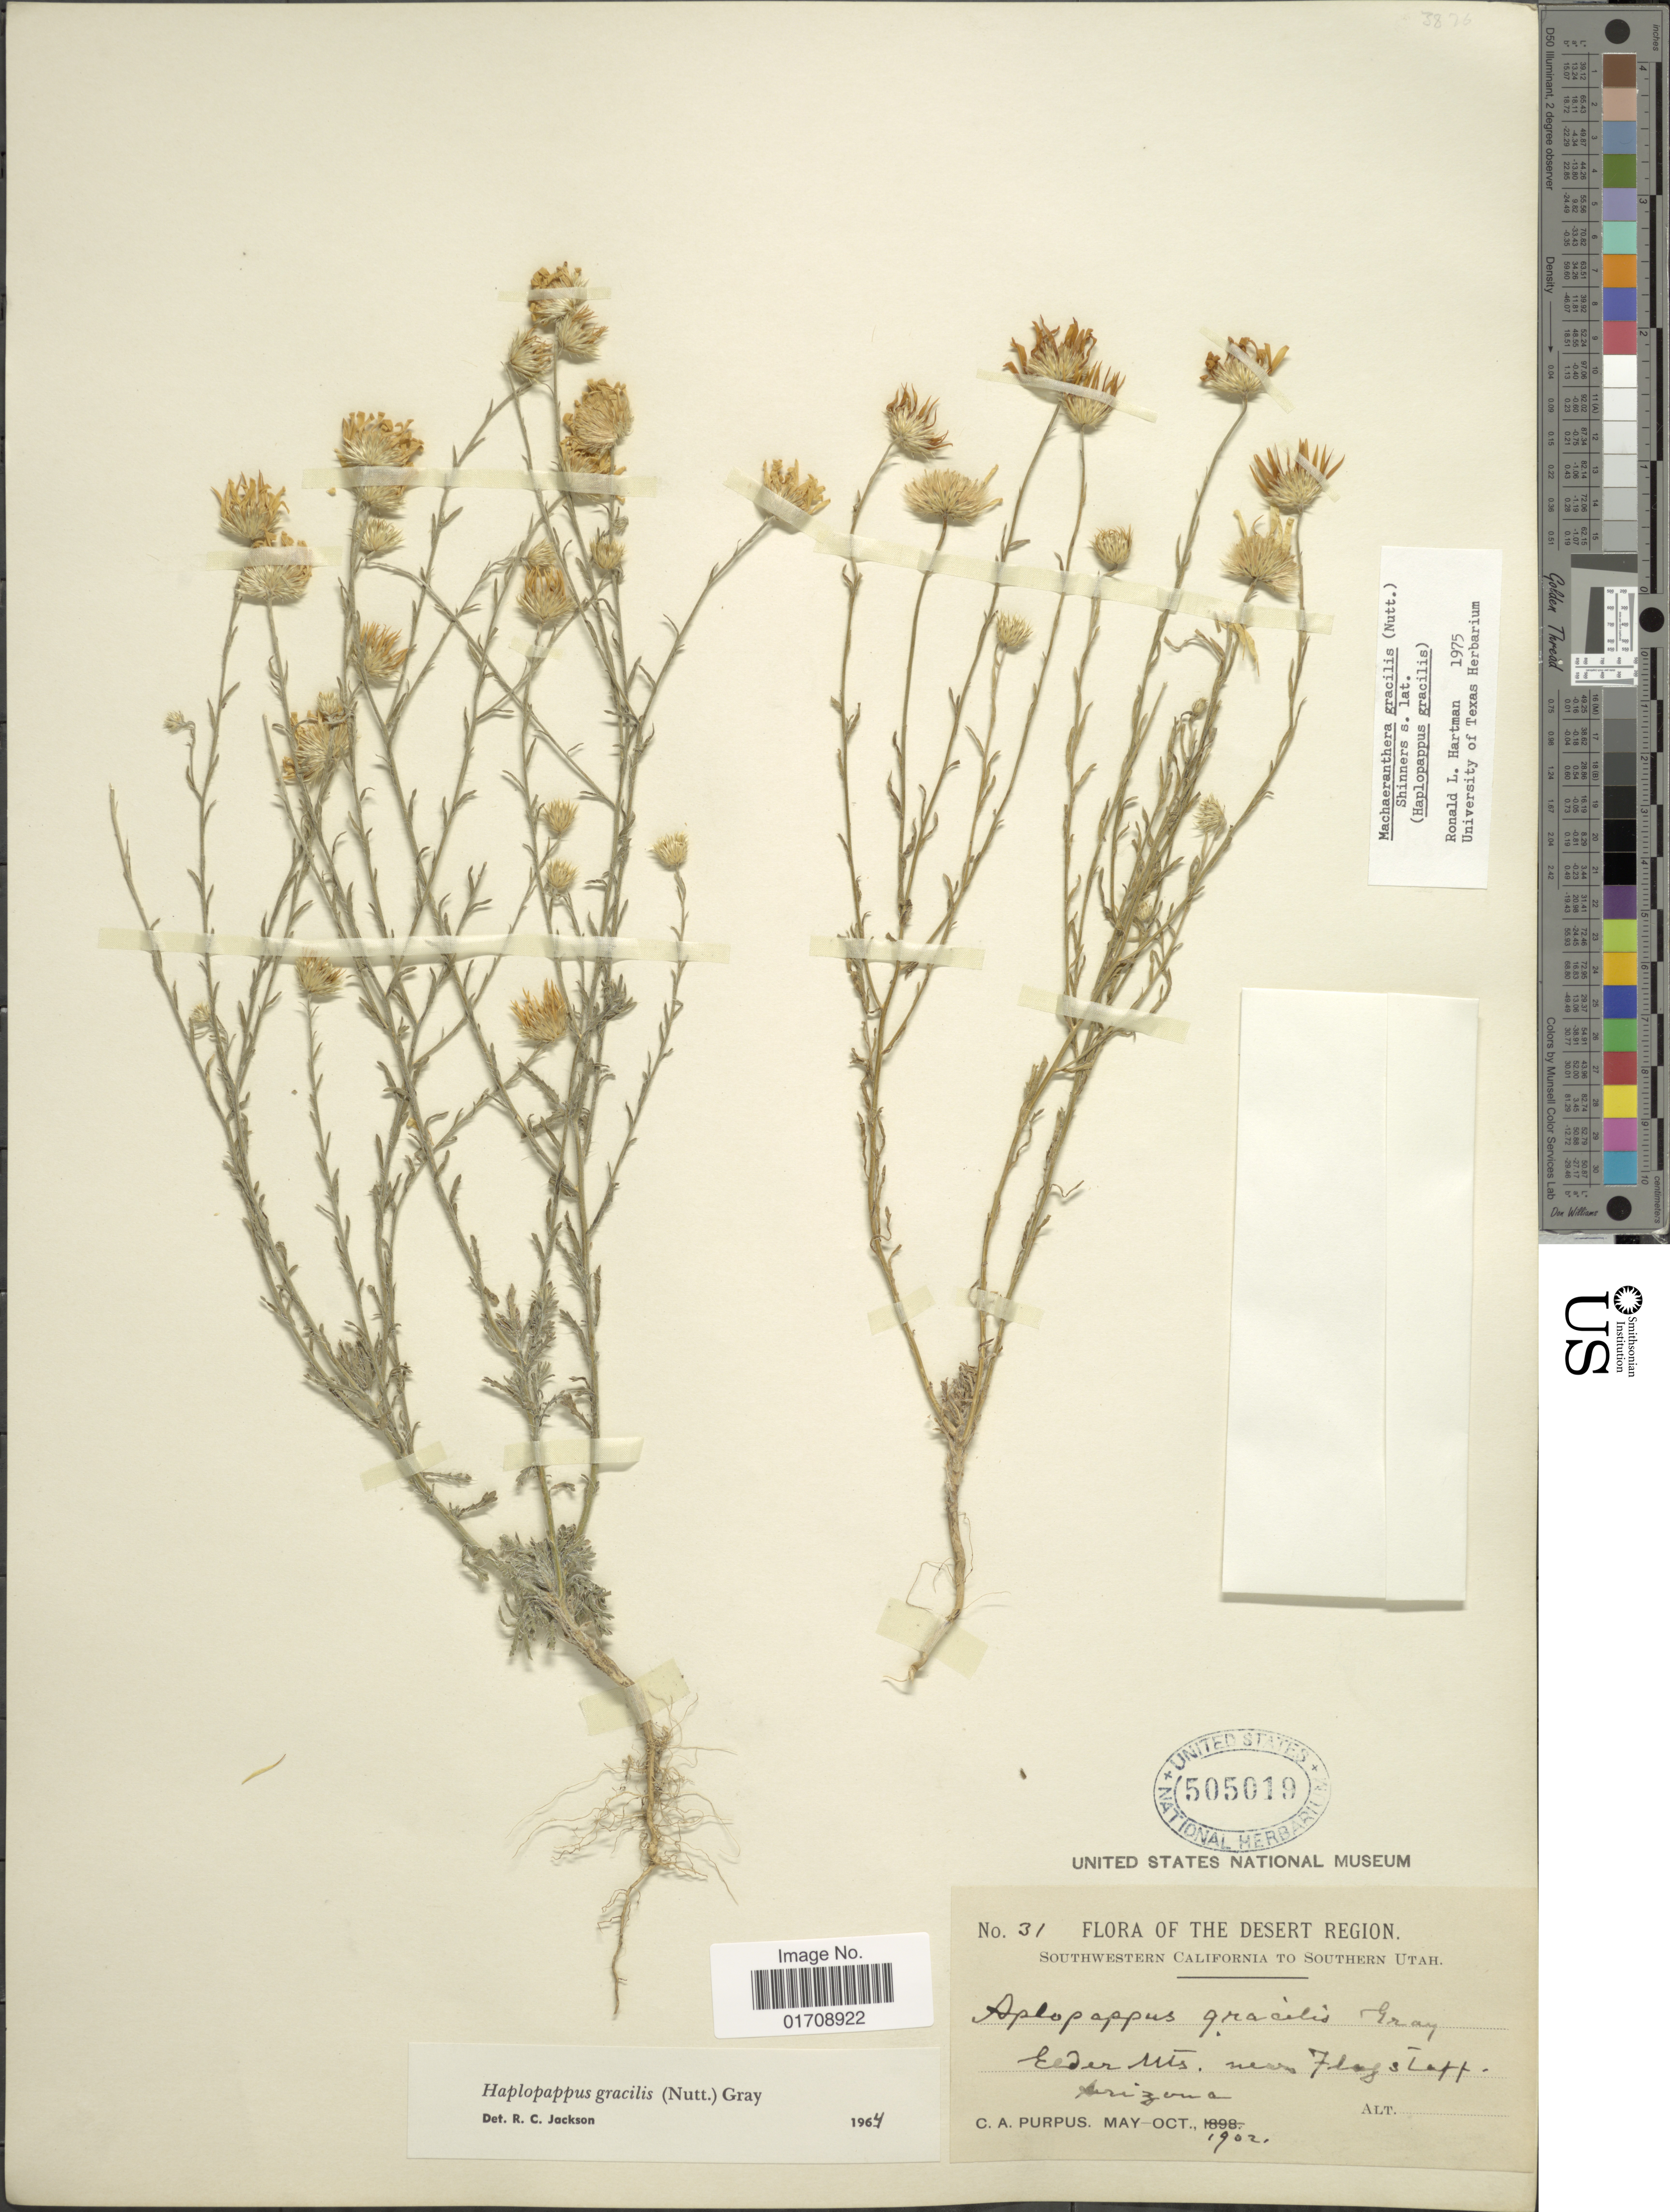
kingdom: Plantae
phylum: Tracheophyta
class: Magnoliopsida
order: Asterales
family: Asteraceae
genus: Machaeranthera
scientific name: Machaeranthera gracilis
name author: (Nutt.) Shinners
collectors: C. A. Purpus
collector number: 31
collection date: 1902-05/1902-10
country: United States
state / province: Arizona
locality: The Desert Region, Elder Mts., near Flagstaff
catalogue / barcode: US 505019